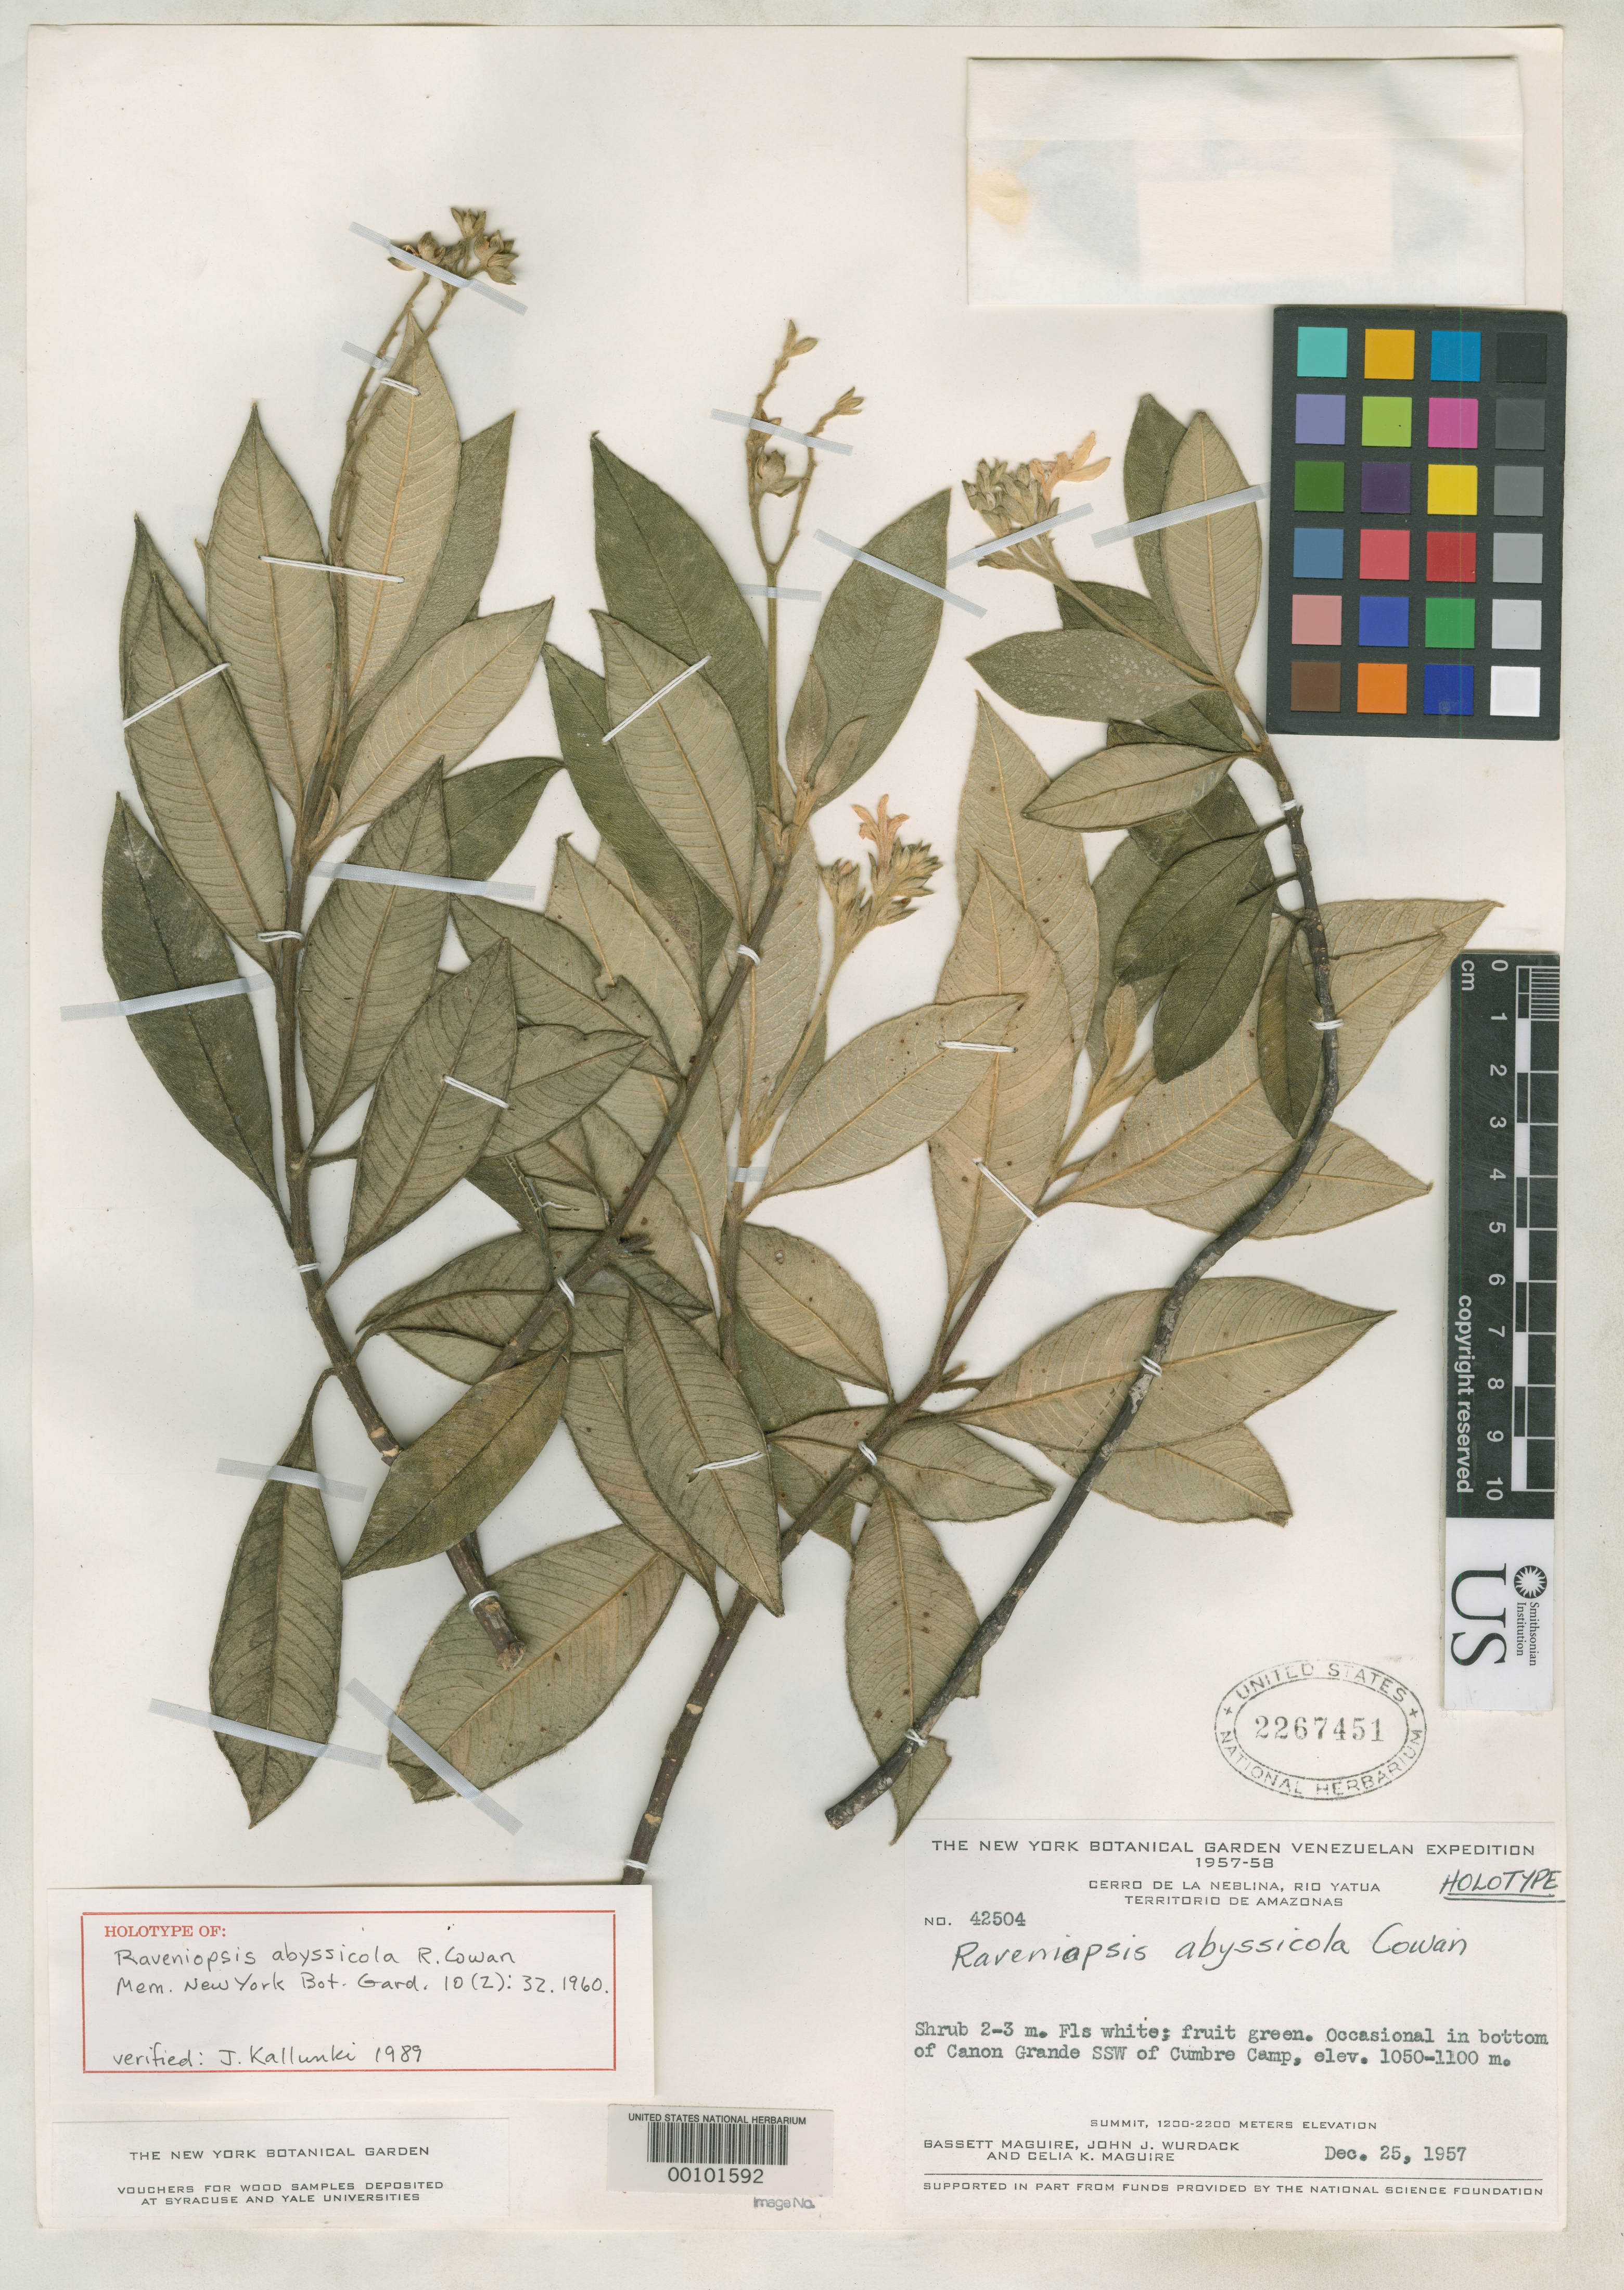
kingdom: Plantae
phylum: Tracheophyta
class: Magnoliopsida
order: Sapindales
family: Rutaceae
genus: Raveniopsis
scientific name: Raveniopsis abyssicola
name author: R.S. Cowan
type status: Holotype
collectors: B. Maguire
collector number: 42504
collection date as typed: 25 Dec 1957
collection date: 1957-12-25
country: Venezuela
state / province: Amazonas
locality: Cerro de La Neblina, Rio Yatua.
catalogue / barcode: US 2267451